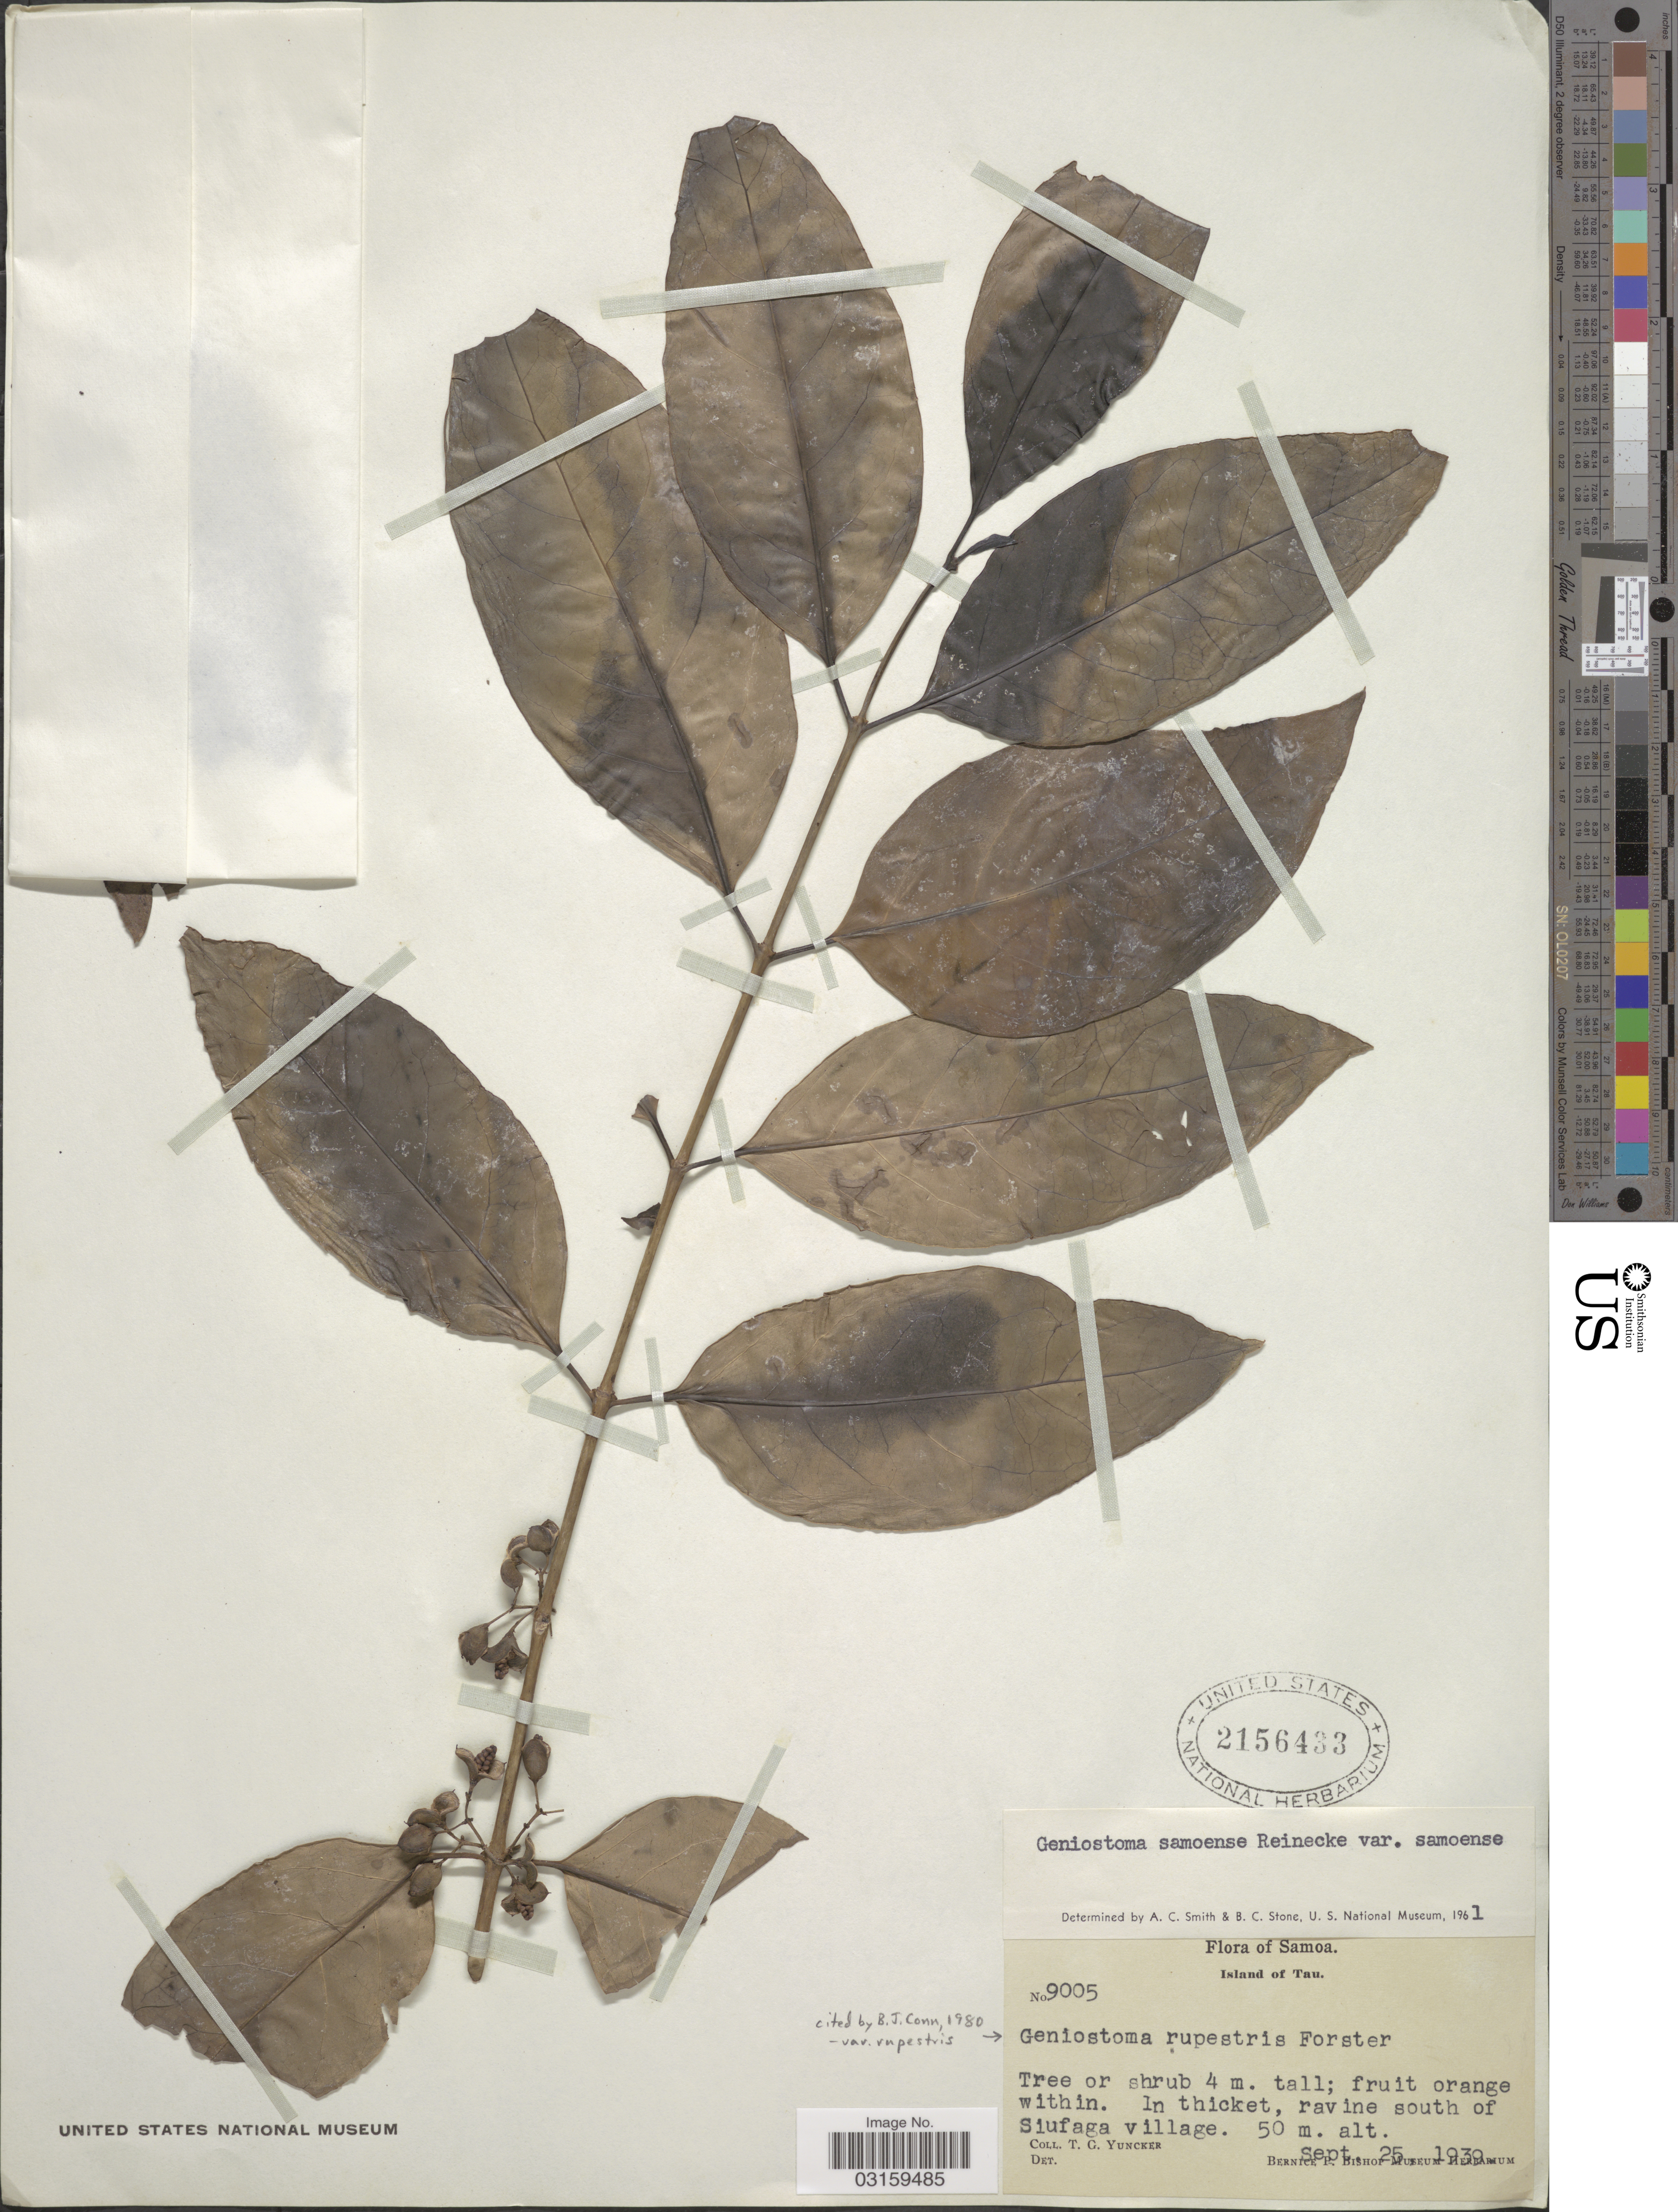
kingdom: Plantae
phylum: Tracheophyta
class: Magnoliopsida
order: Gentianales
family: Loganiaceae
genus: Geniostoma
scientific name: Geniostoma rupestre var. rupestre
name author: J.R. Forst. & G. Forst.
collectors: T. G. Yuncker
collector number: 9005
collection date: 1939-09-25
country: American Samoa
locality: Samoa. Island of Tau. In thicket, ravine south of Siufaga village.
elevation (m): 50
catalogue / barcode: US 2156433